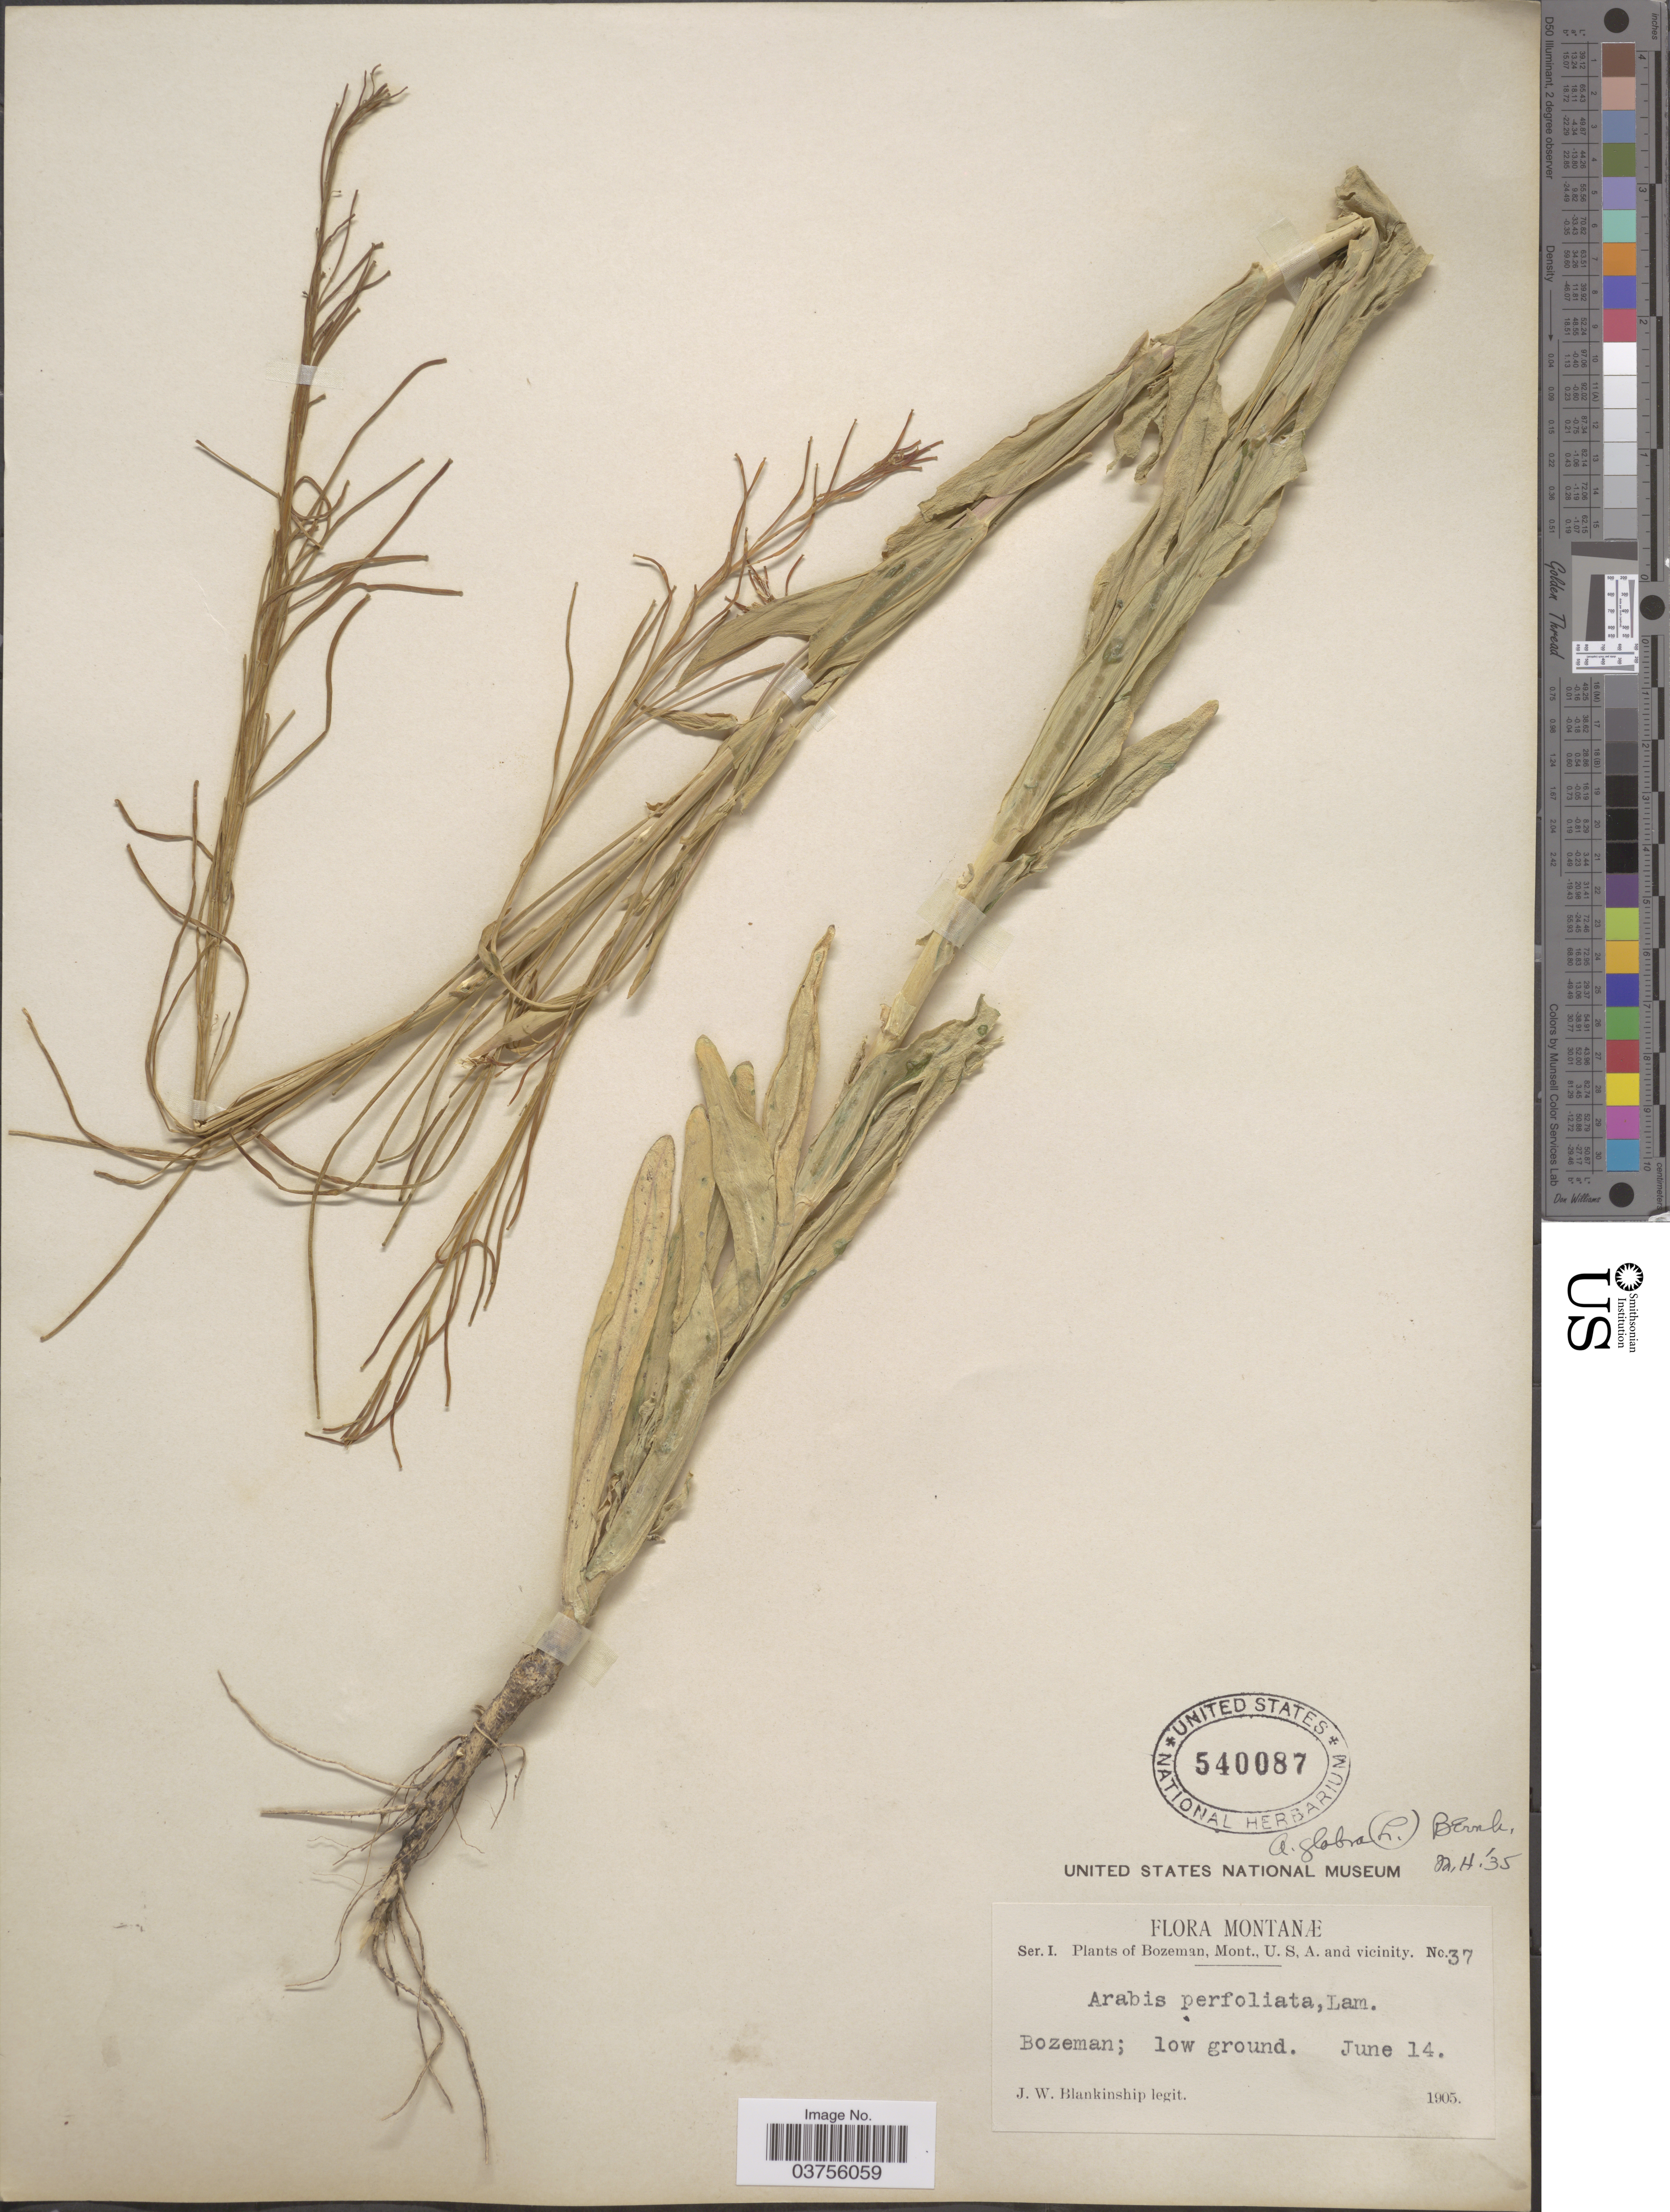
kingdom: Plantae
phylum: Tracheophyta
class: Magnoliopsida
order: Brassicales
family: Brassicaceae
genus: Turritis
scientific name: Turritis glabra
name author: L.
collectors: J. W. Blankinship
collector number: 37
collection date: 1905-06-14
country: United States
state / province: Montana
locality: Bozeman, U. S. A. and vicinity.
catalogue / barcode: US 540087